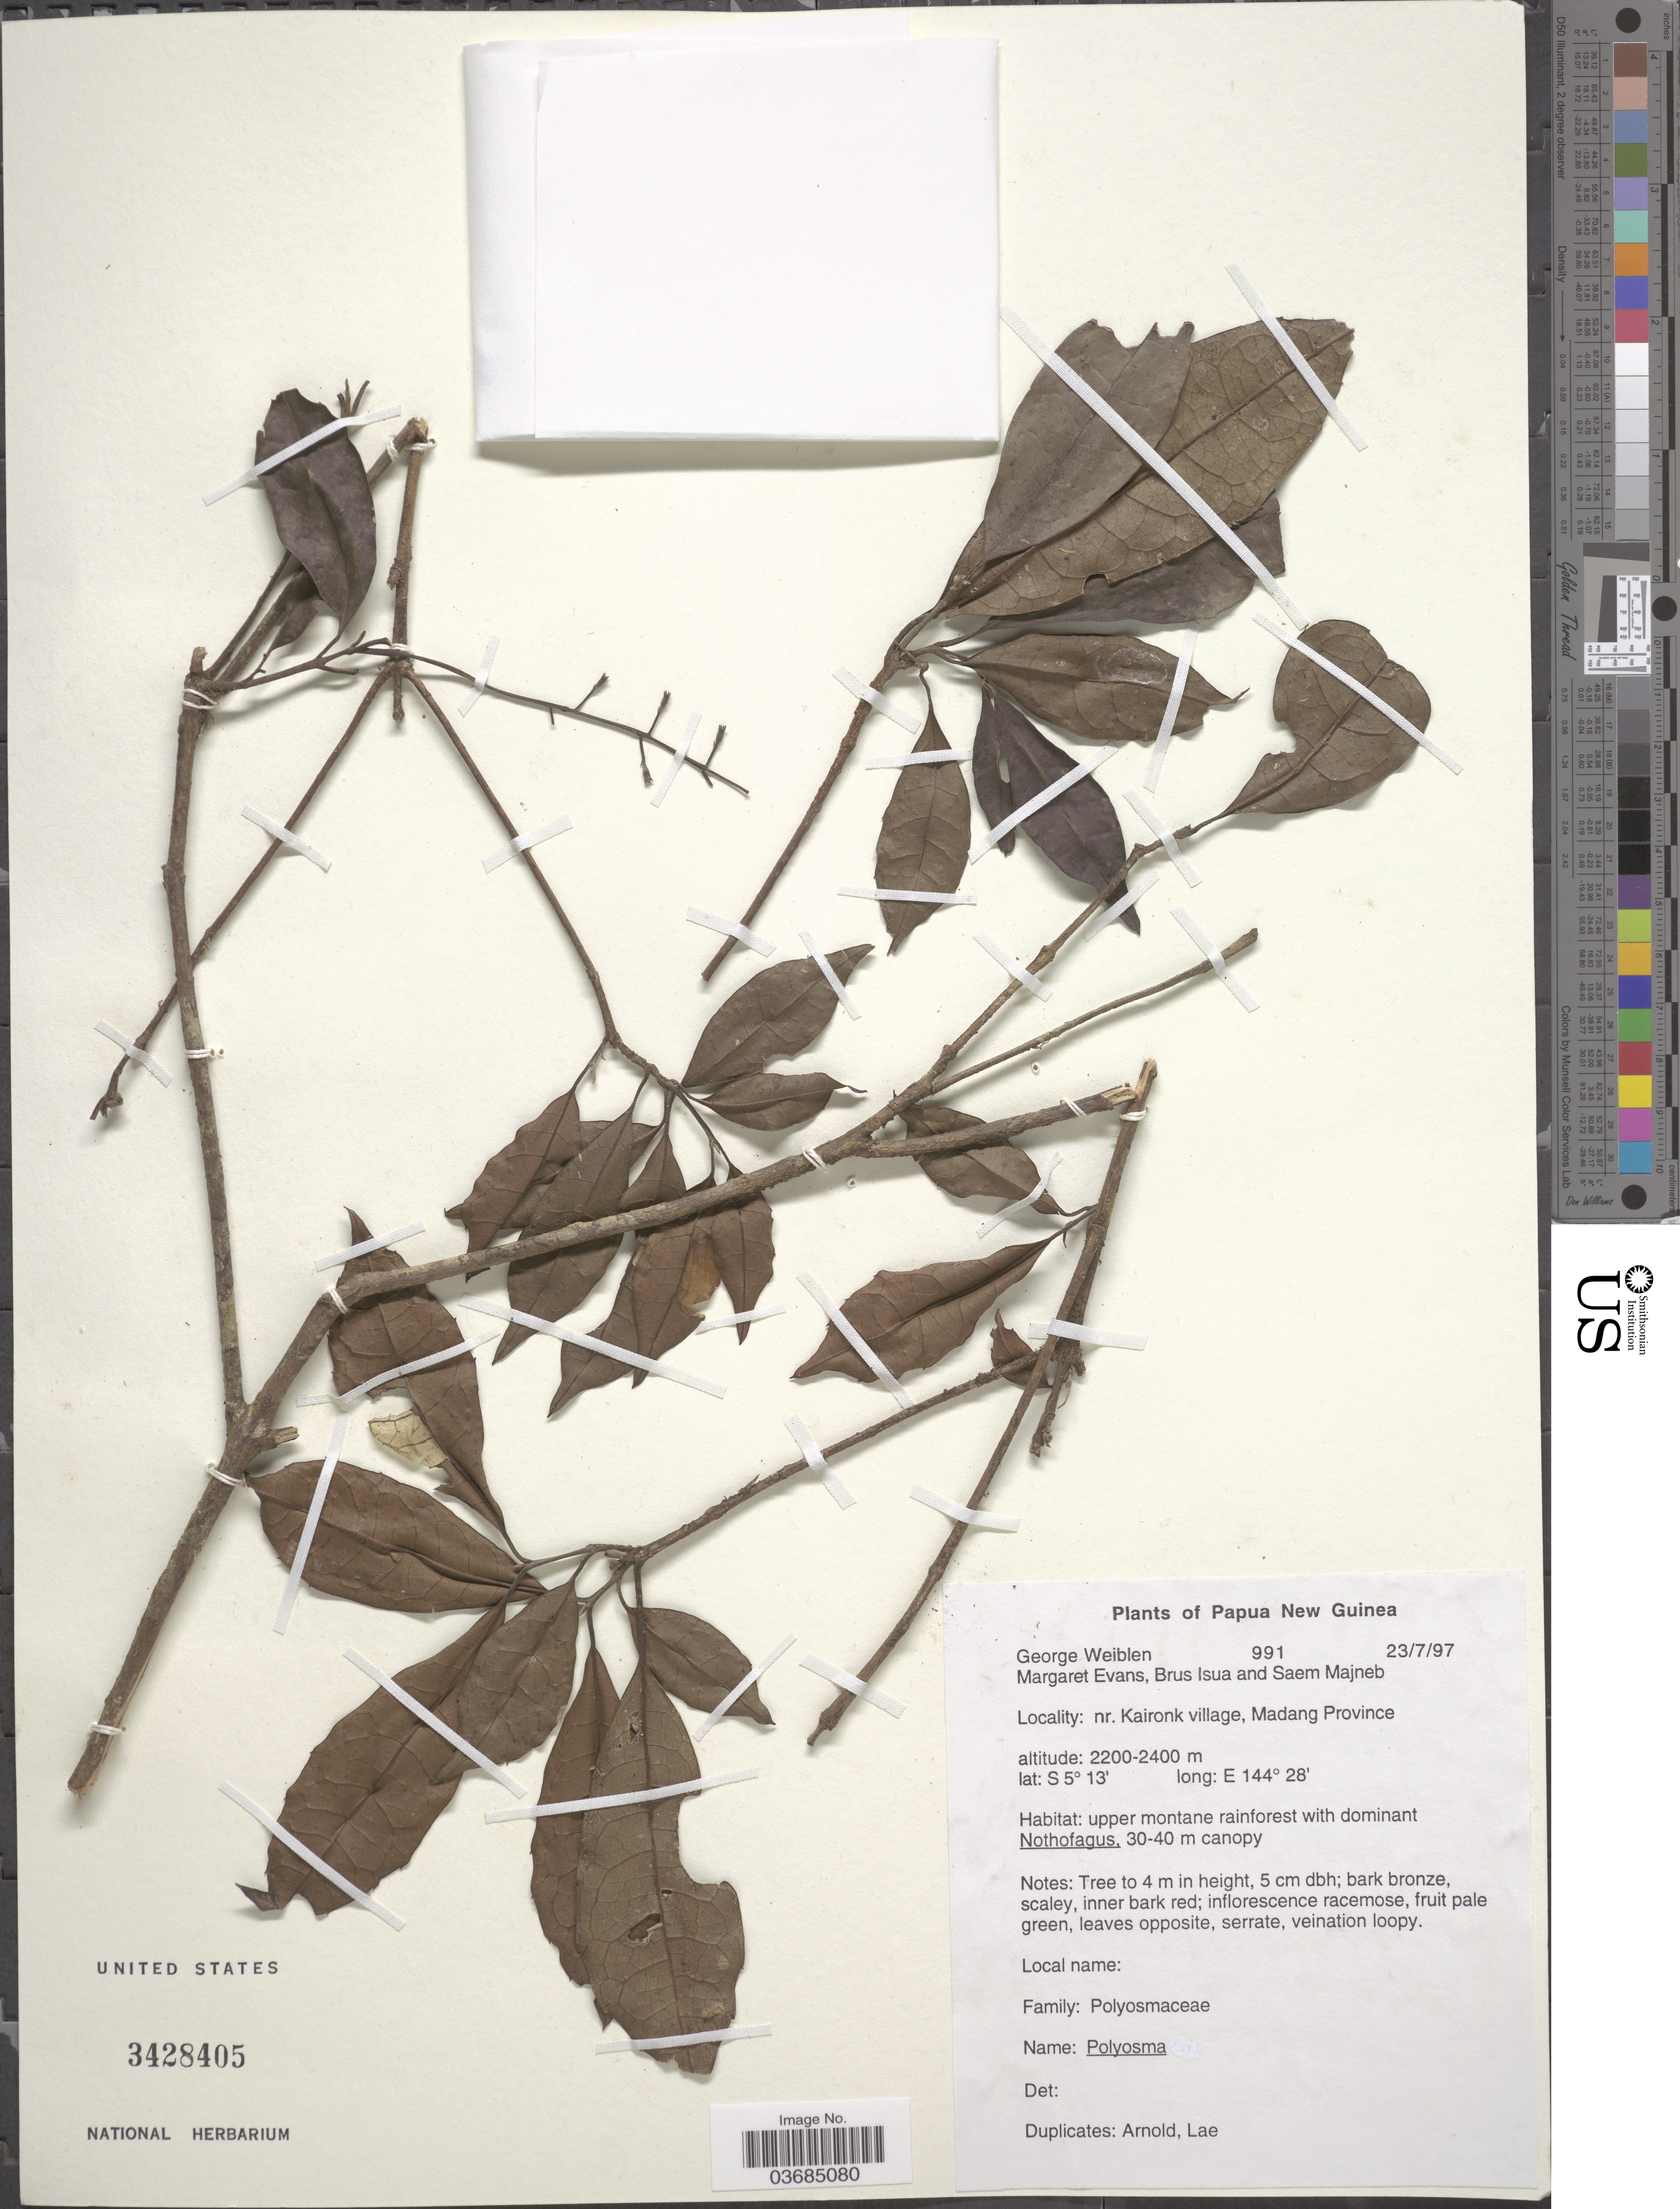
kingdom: Plantae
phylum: Tracheophyta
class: Magnoliopsida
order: Escalloniales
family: Escalloniaceae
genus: Polyosma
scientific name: Polyosma sp.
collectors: G. D. Weiblen, M. Evans, B. Isua & S. Majneb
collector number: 991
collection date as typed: Transcribed d/m/y: 23/7/97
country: Papua New Guinea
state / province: Madang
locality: Nr. Kaironk village.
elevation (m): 2200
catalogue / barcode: US 3428405